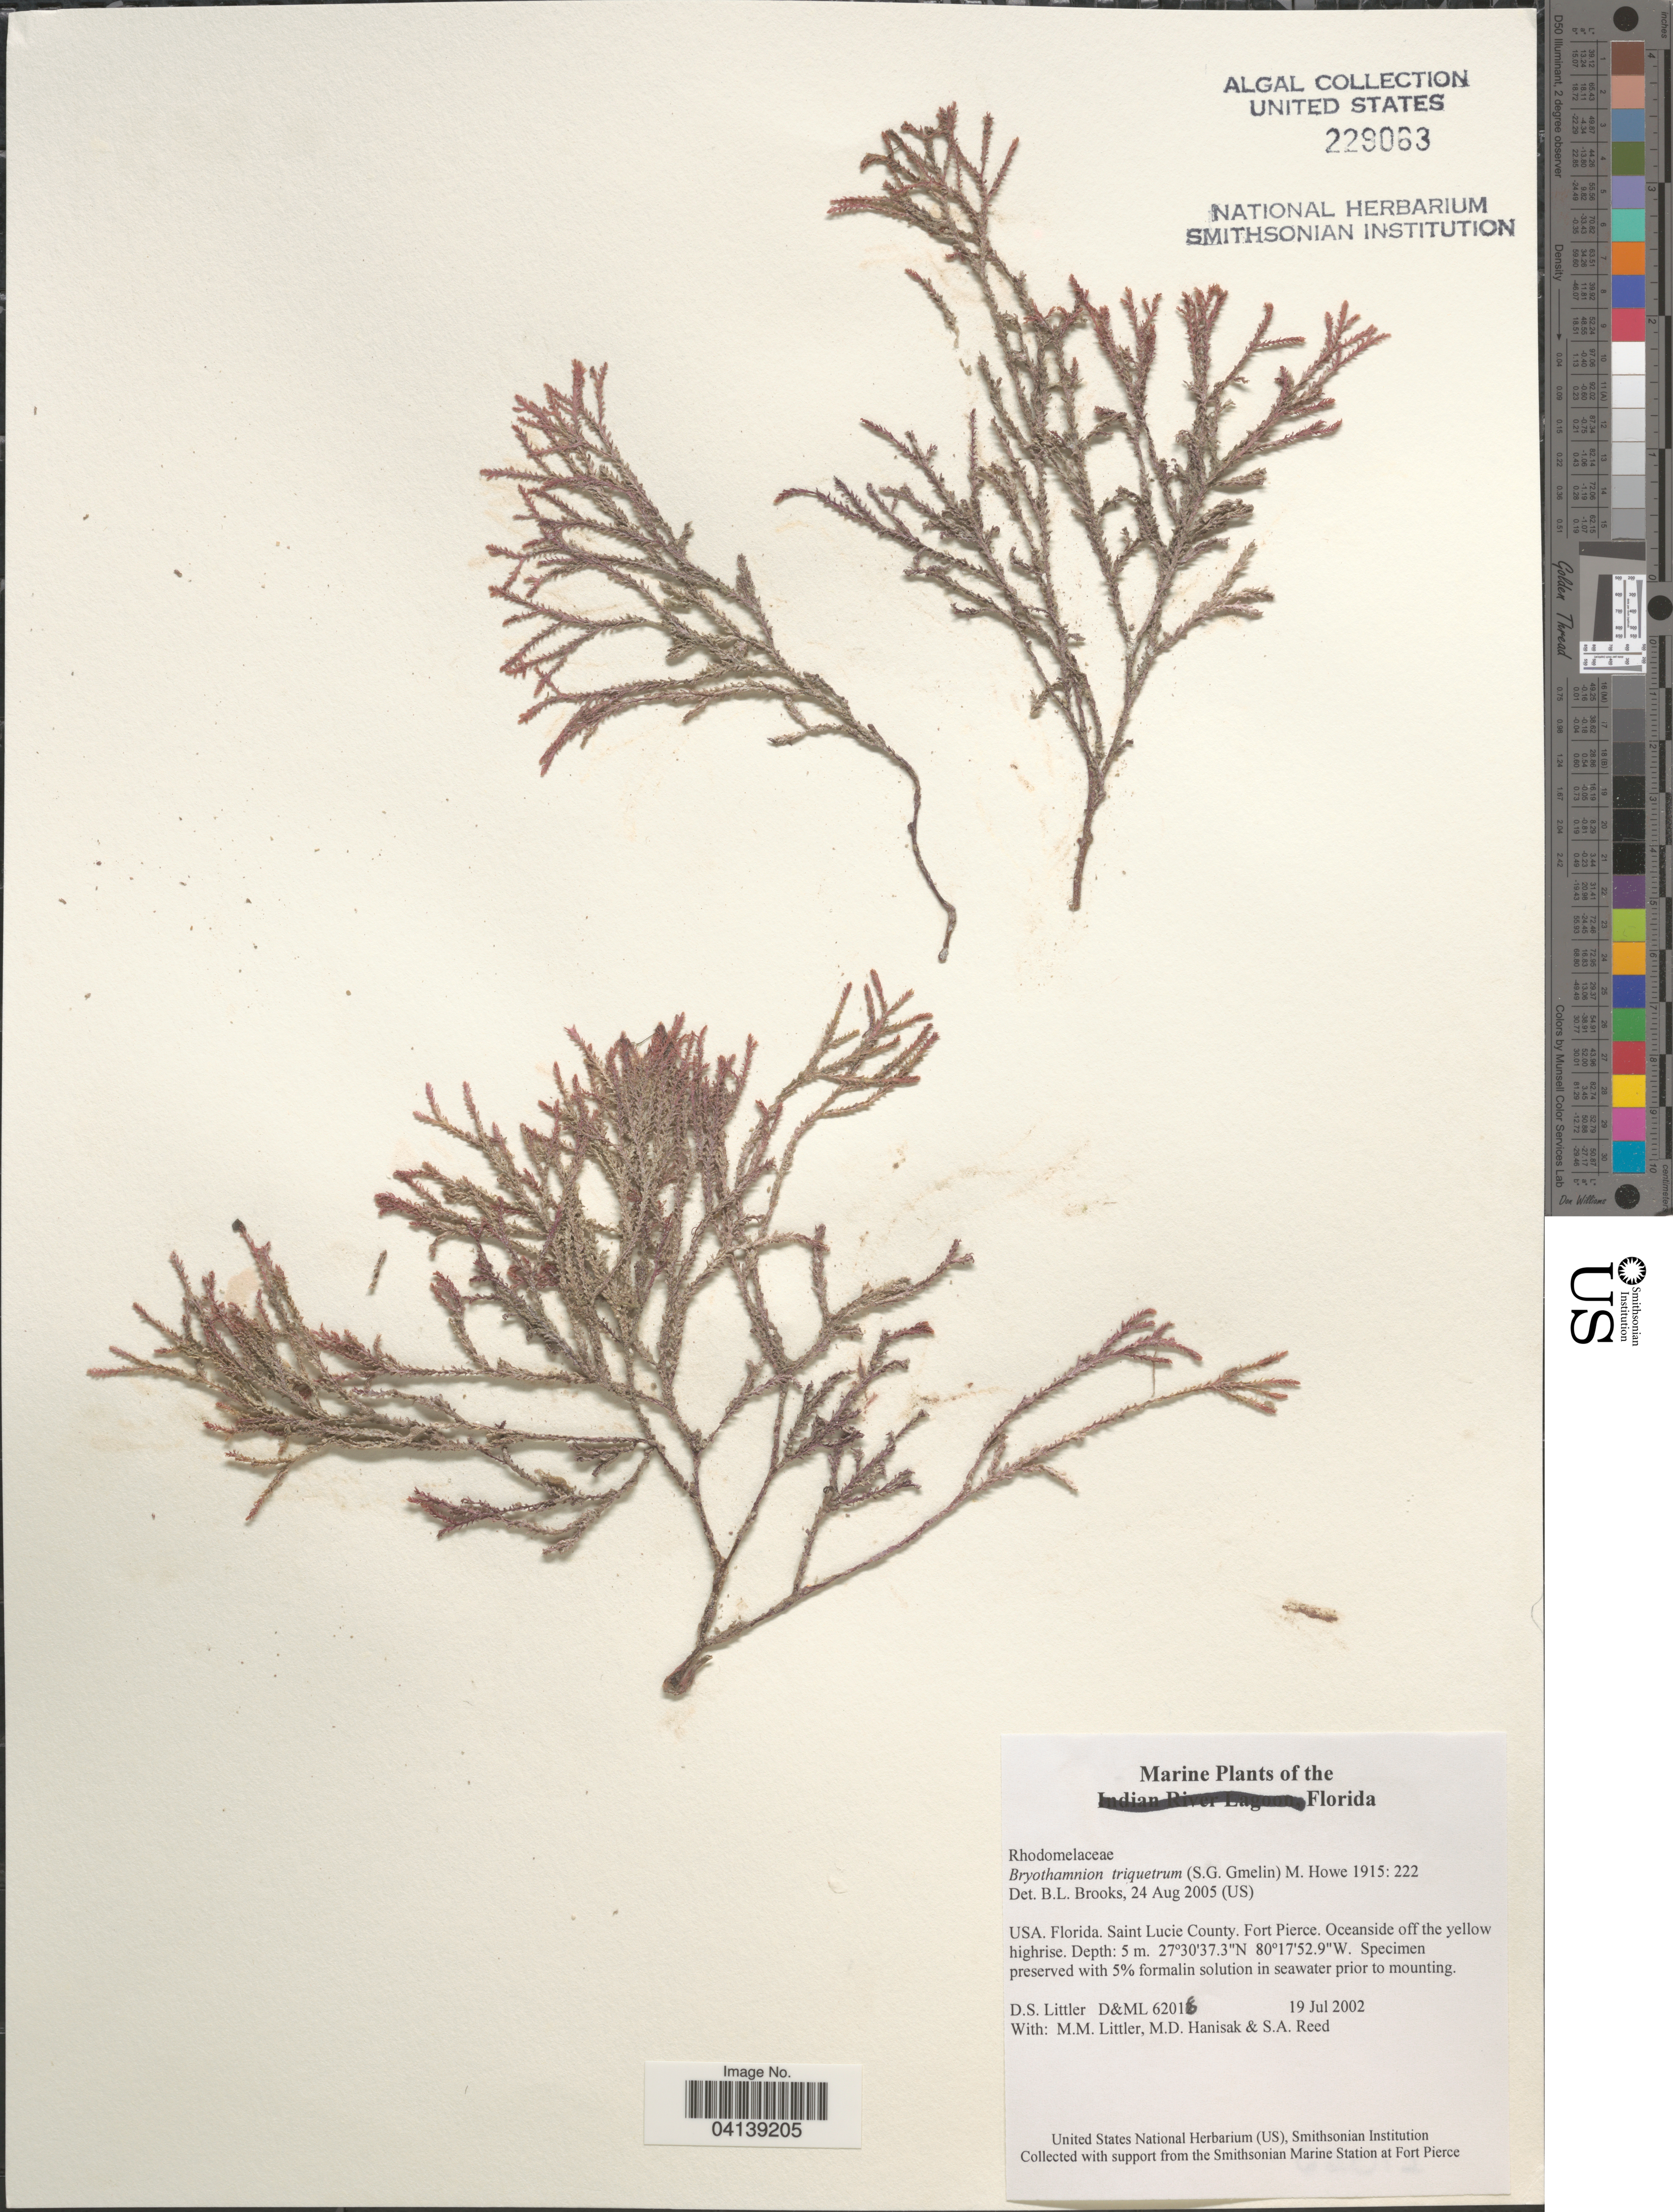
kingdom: Plantae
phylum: Rhodophyta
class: Florideophyceae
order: Ceramiales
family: Rhodomelaceae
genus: Alsidium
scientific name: Alsidium sp.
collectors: D. S. Littler, M. Hanisak & S. Reed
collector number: D&ML62016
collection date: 2002-07-19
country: United States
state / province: Florida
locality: Saint Lucie County. Fort Pierce. Oceanside off the yellow highrise.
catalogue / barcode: US 229063